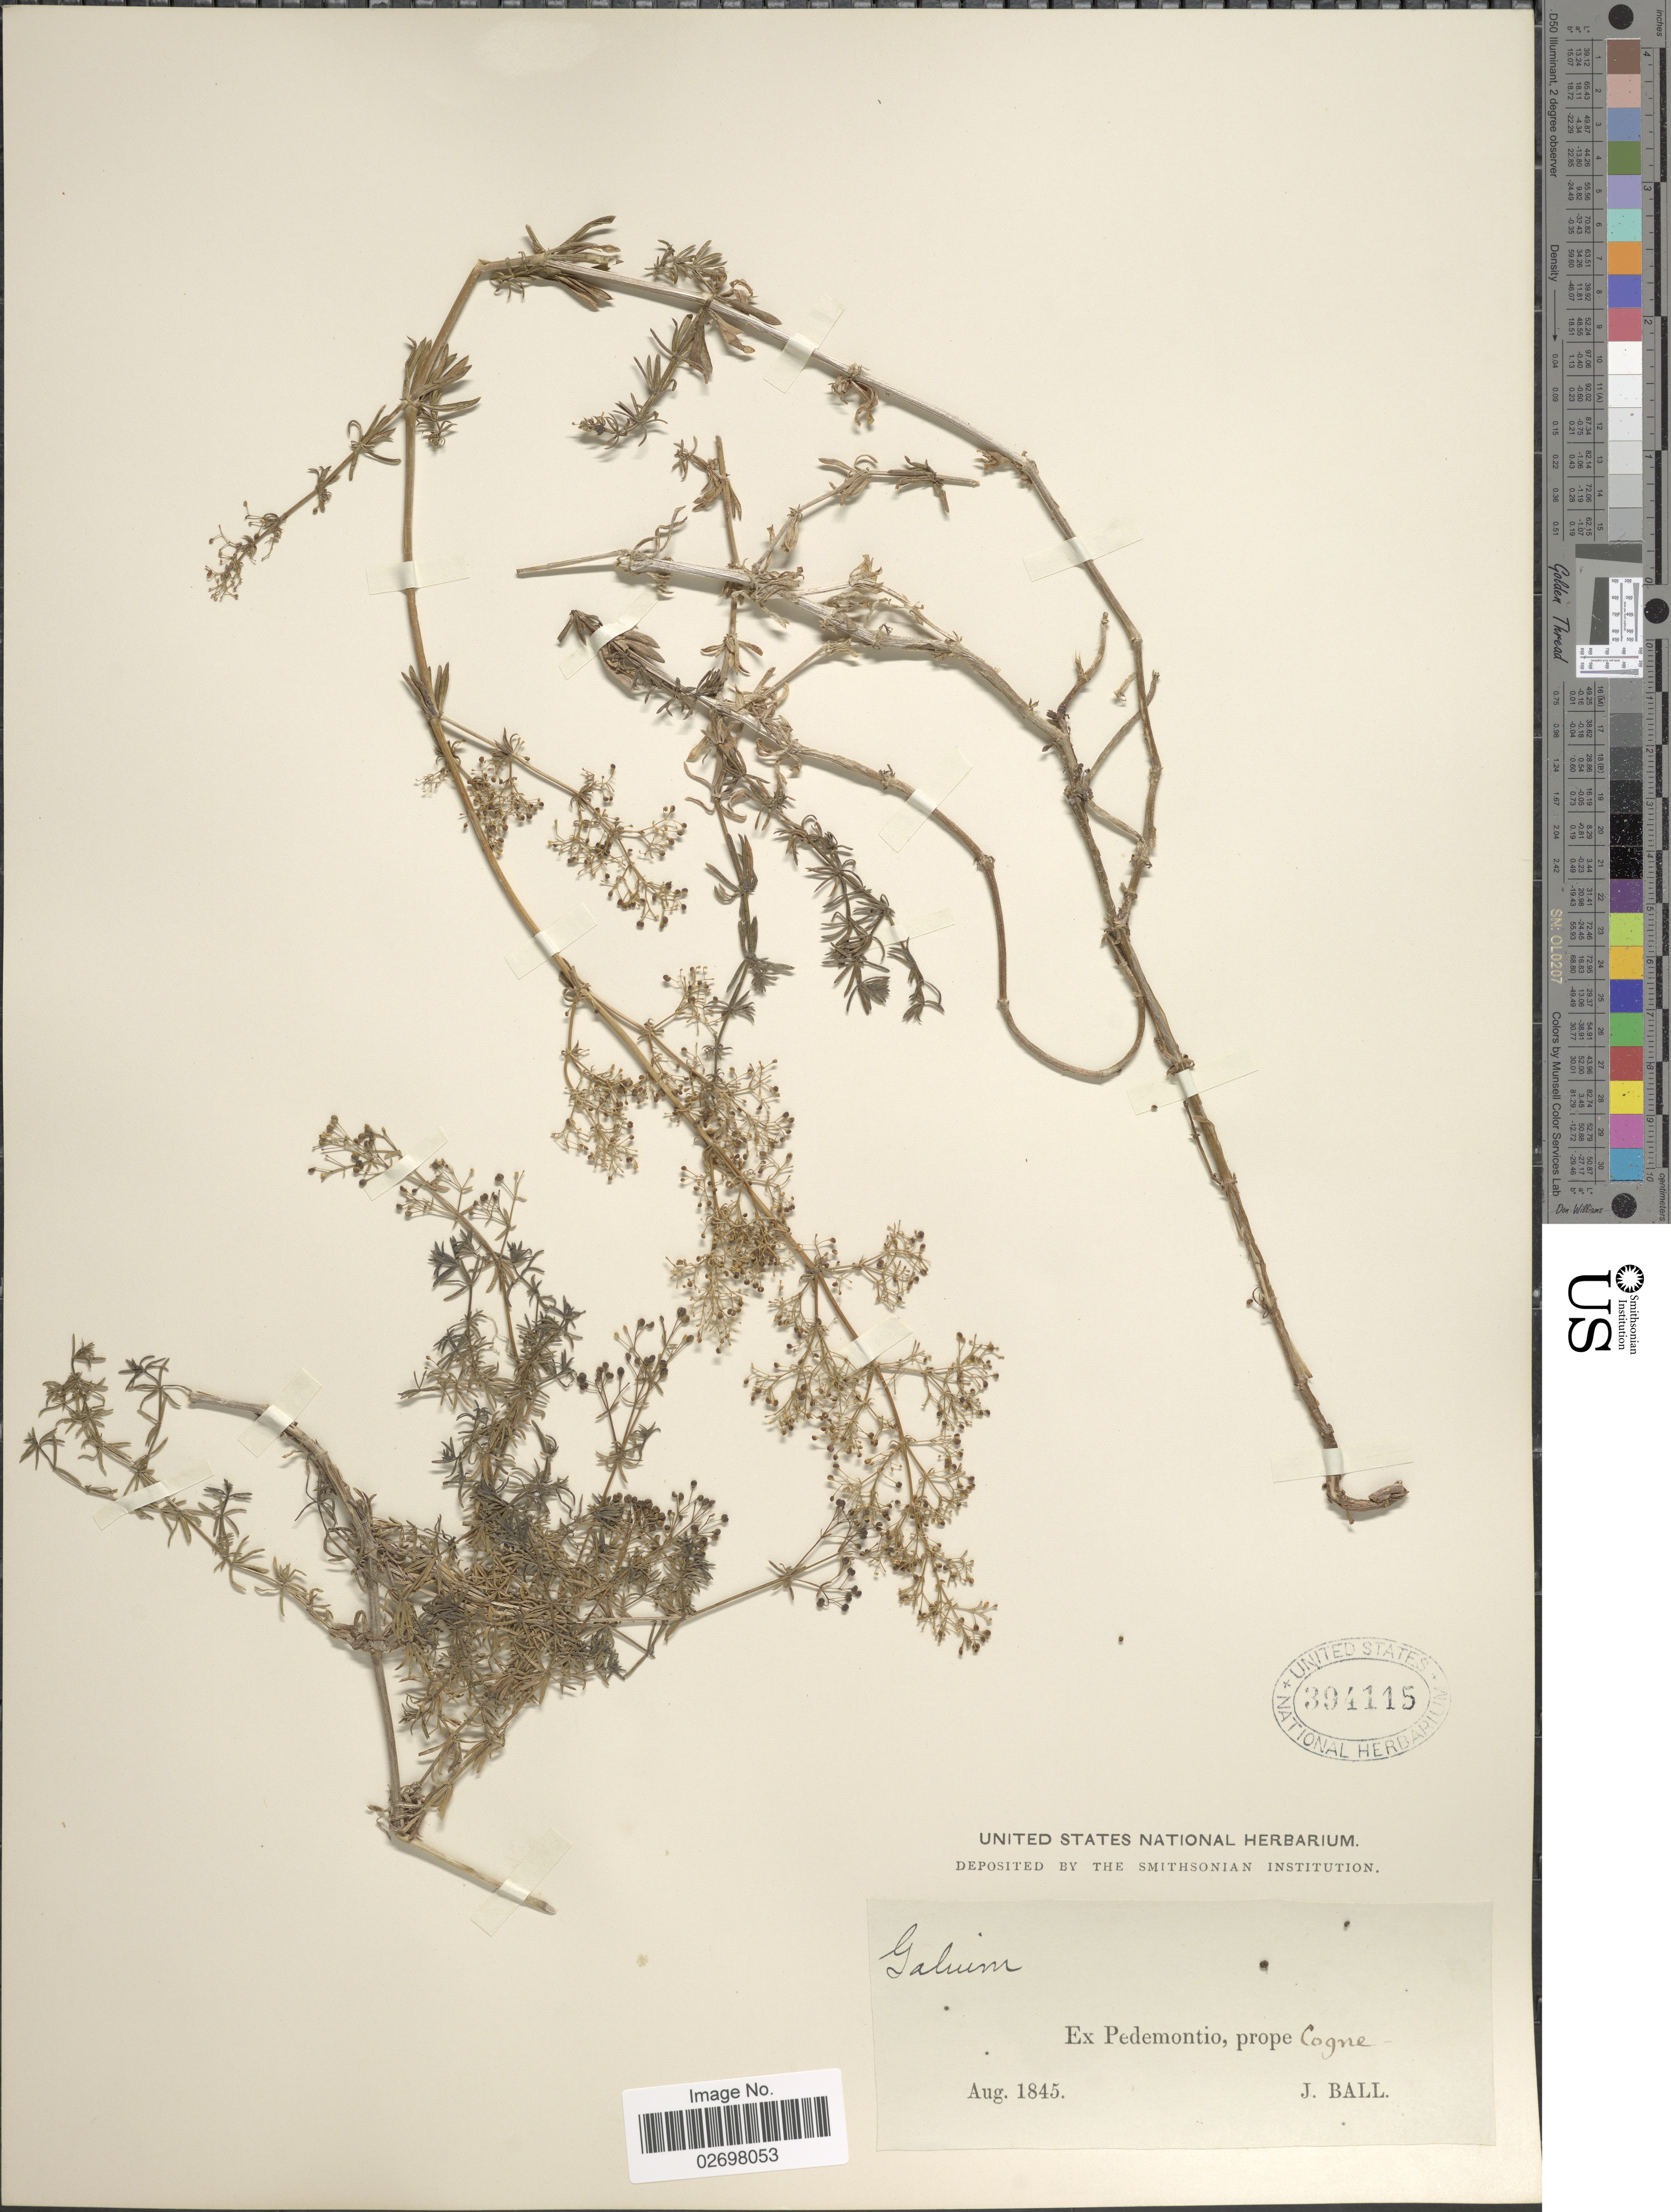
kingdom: Plantae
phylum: Tracheophyta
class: Magnoliopsida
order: Gentianales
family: Rubiaceae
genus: Galium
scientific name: Galium sp.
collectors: J. Ball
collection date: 1845-08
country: Italy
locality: Pedemontio, prope Cogne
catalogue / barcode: US 394115